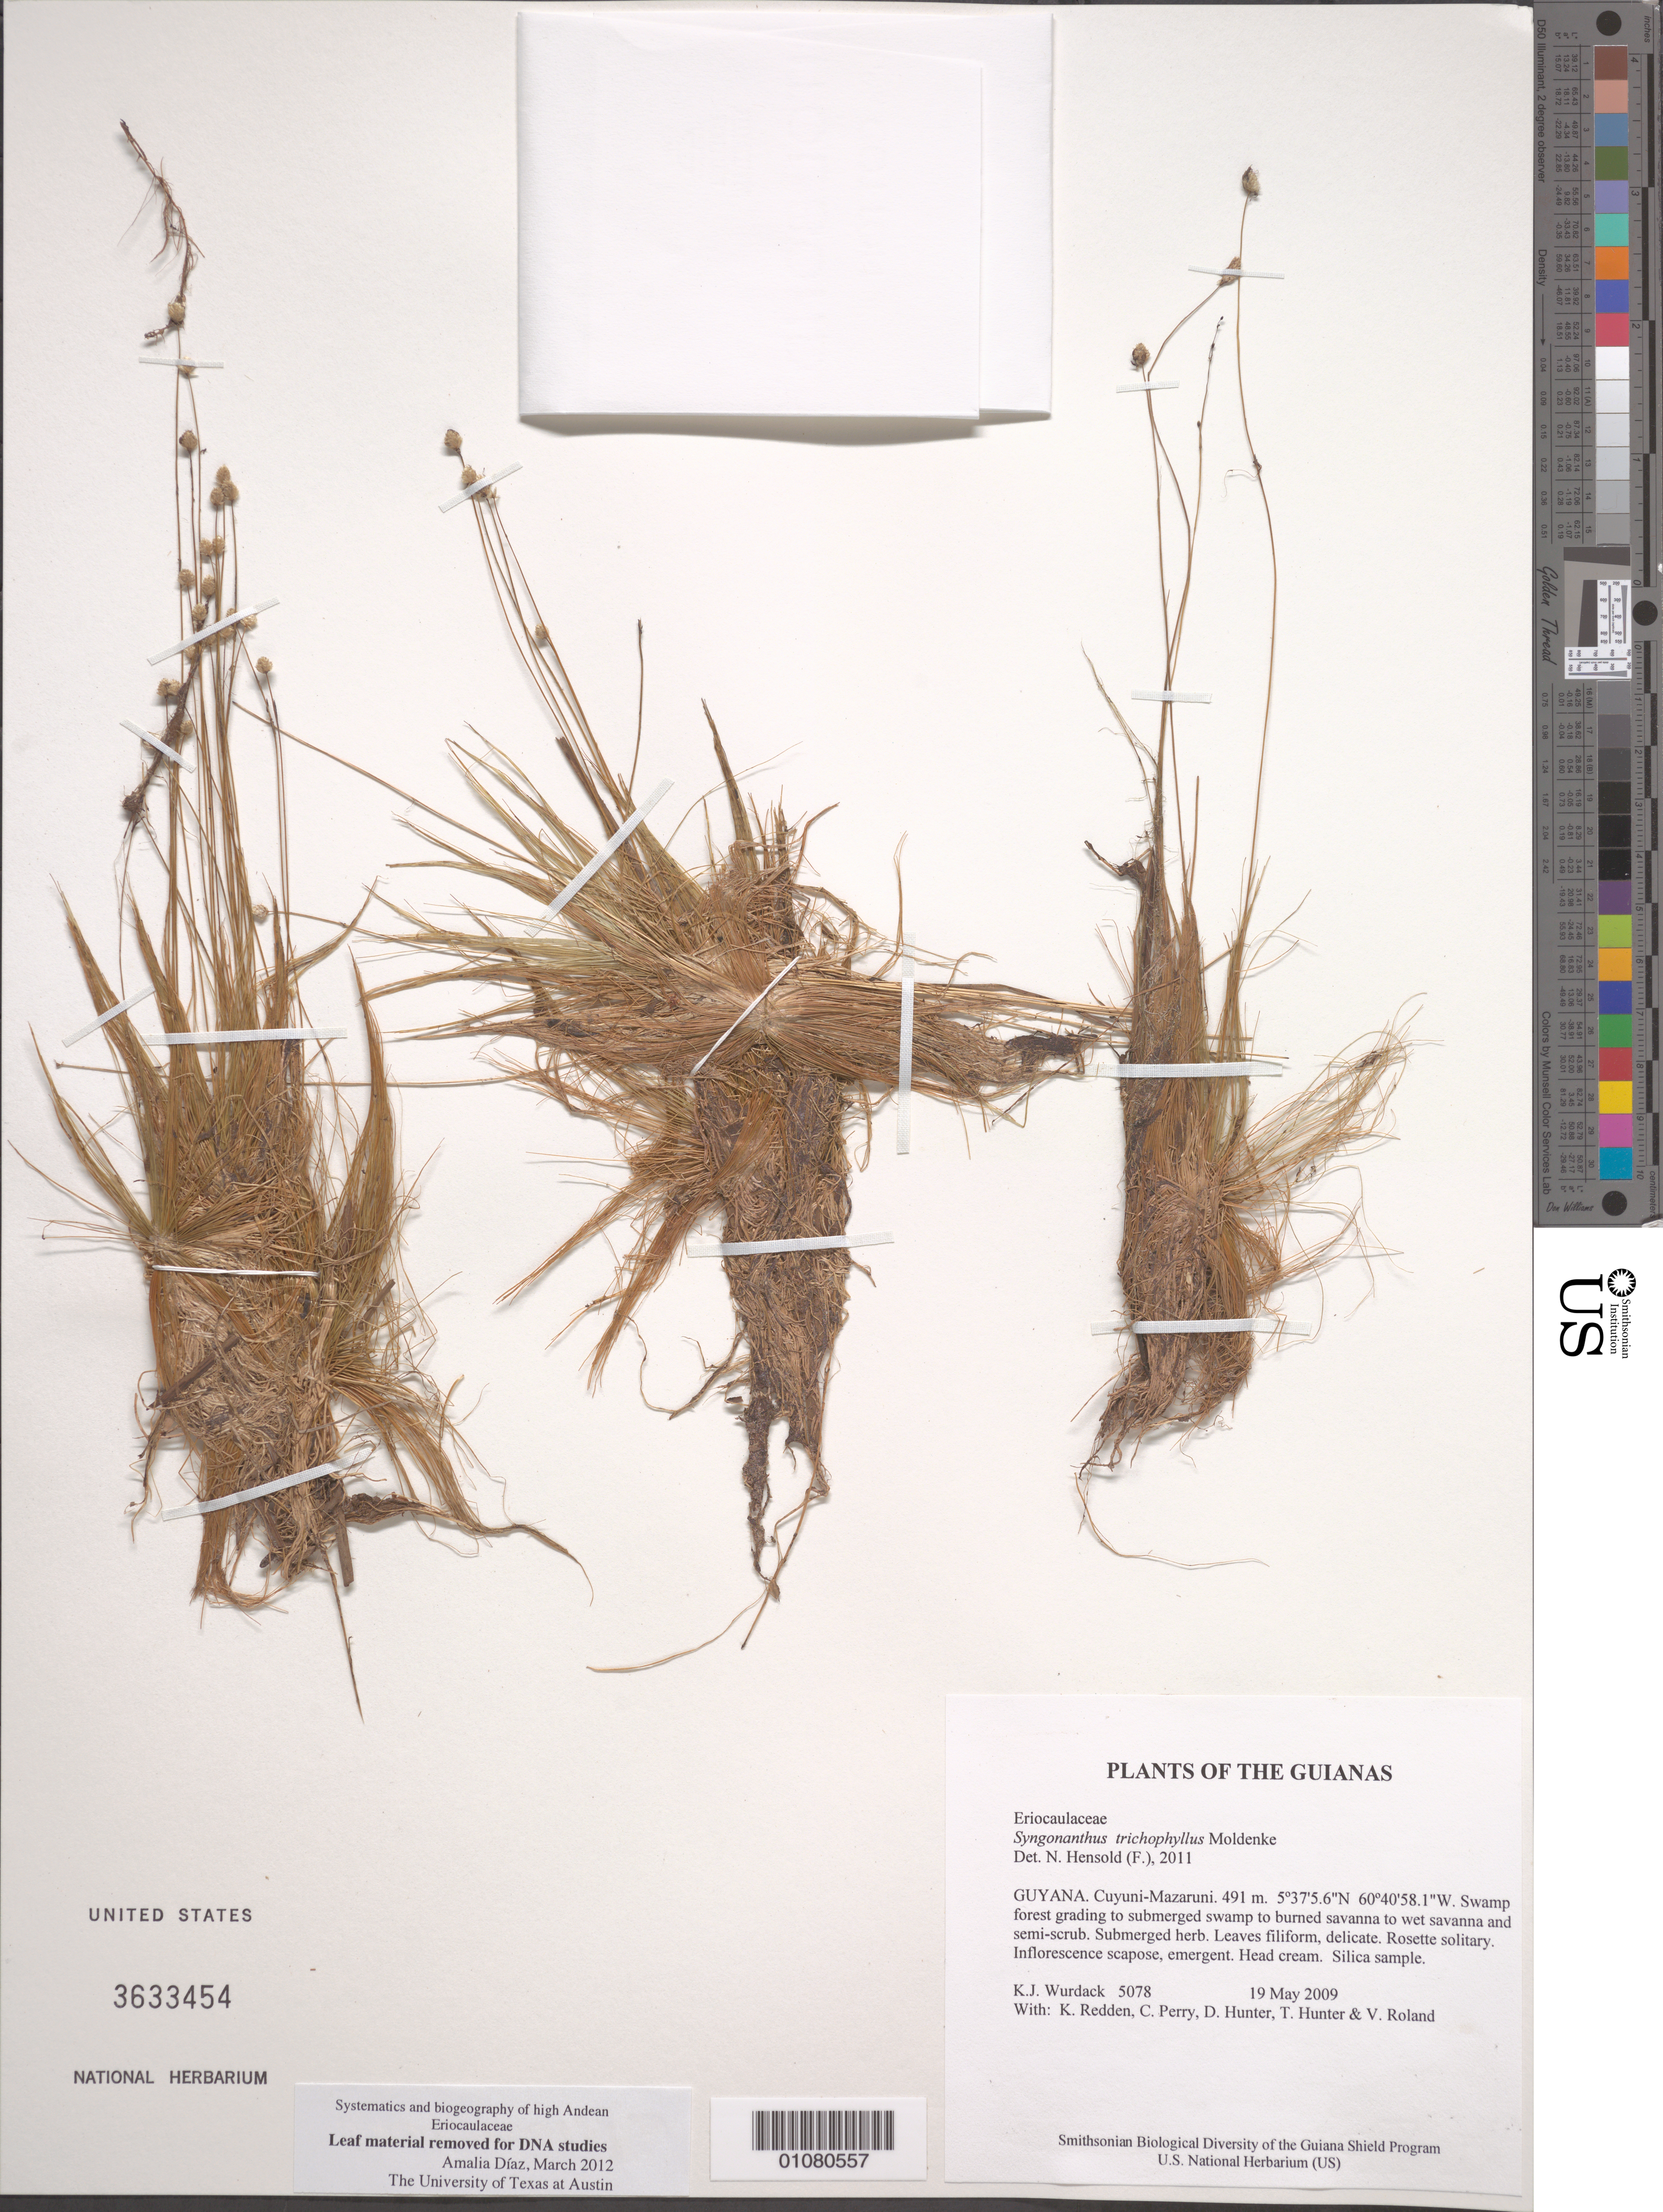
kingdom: Plantae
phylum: Tracheophyta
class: Liliopsida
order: Poales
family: Eriocaulaceae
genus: Syngonanthus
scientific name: Syngonanthus trichophyllus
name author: Moldenke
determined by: Hensold, N.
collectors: K. Wurdack, K. M. Redden, C. Perry, D. Hunter, T. Hunter & V. Roland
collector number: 5078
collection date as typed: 19 May 2009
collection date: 2009-05-19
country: Guyana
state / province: Cuyuni-Mazaruni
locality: Kato River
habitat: Swamp forest grading to submerged swamp to burned savanna to wet savanna and semi-scrub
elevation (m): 491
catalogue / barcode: US 3633454